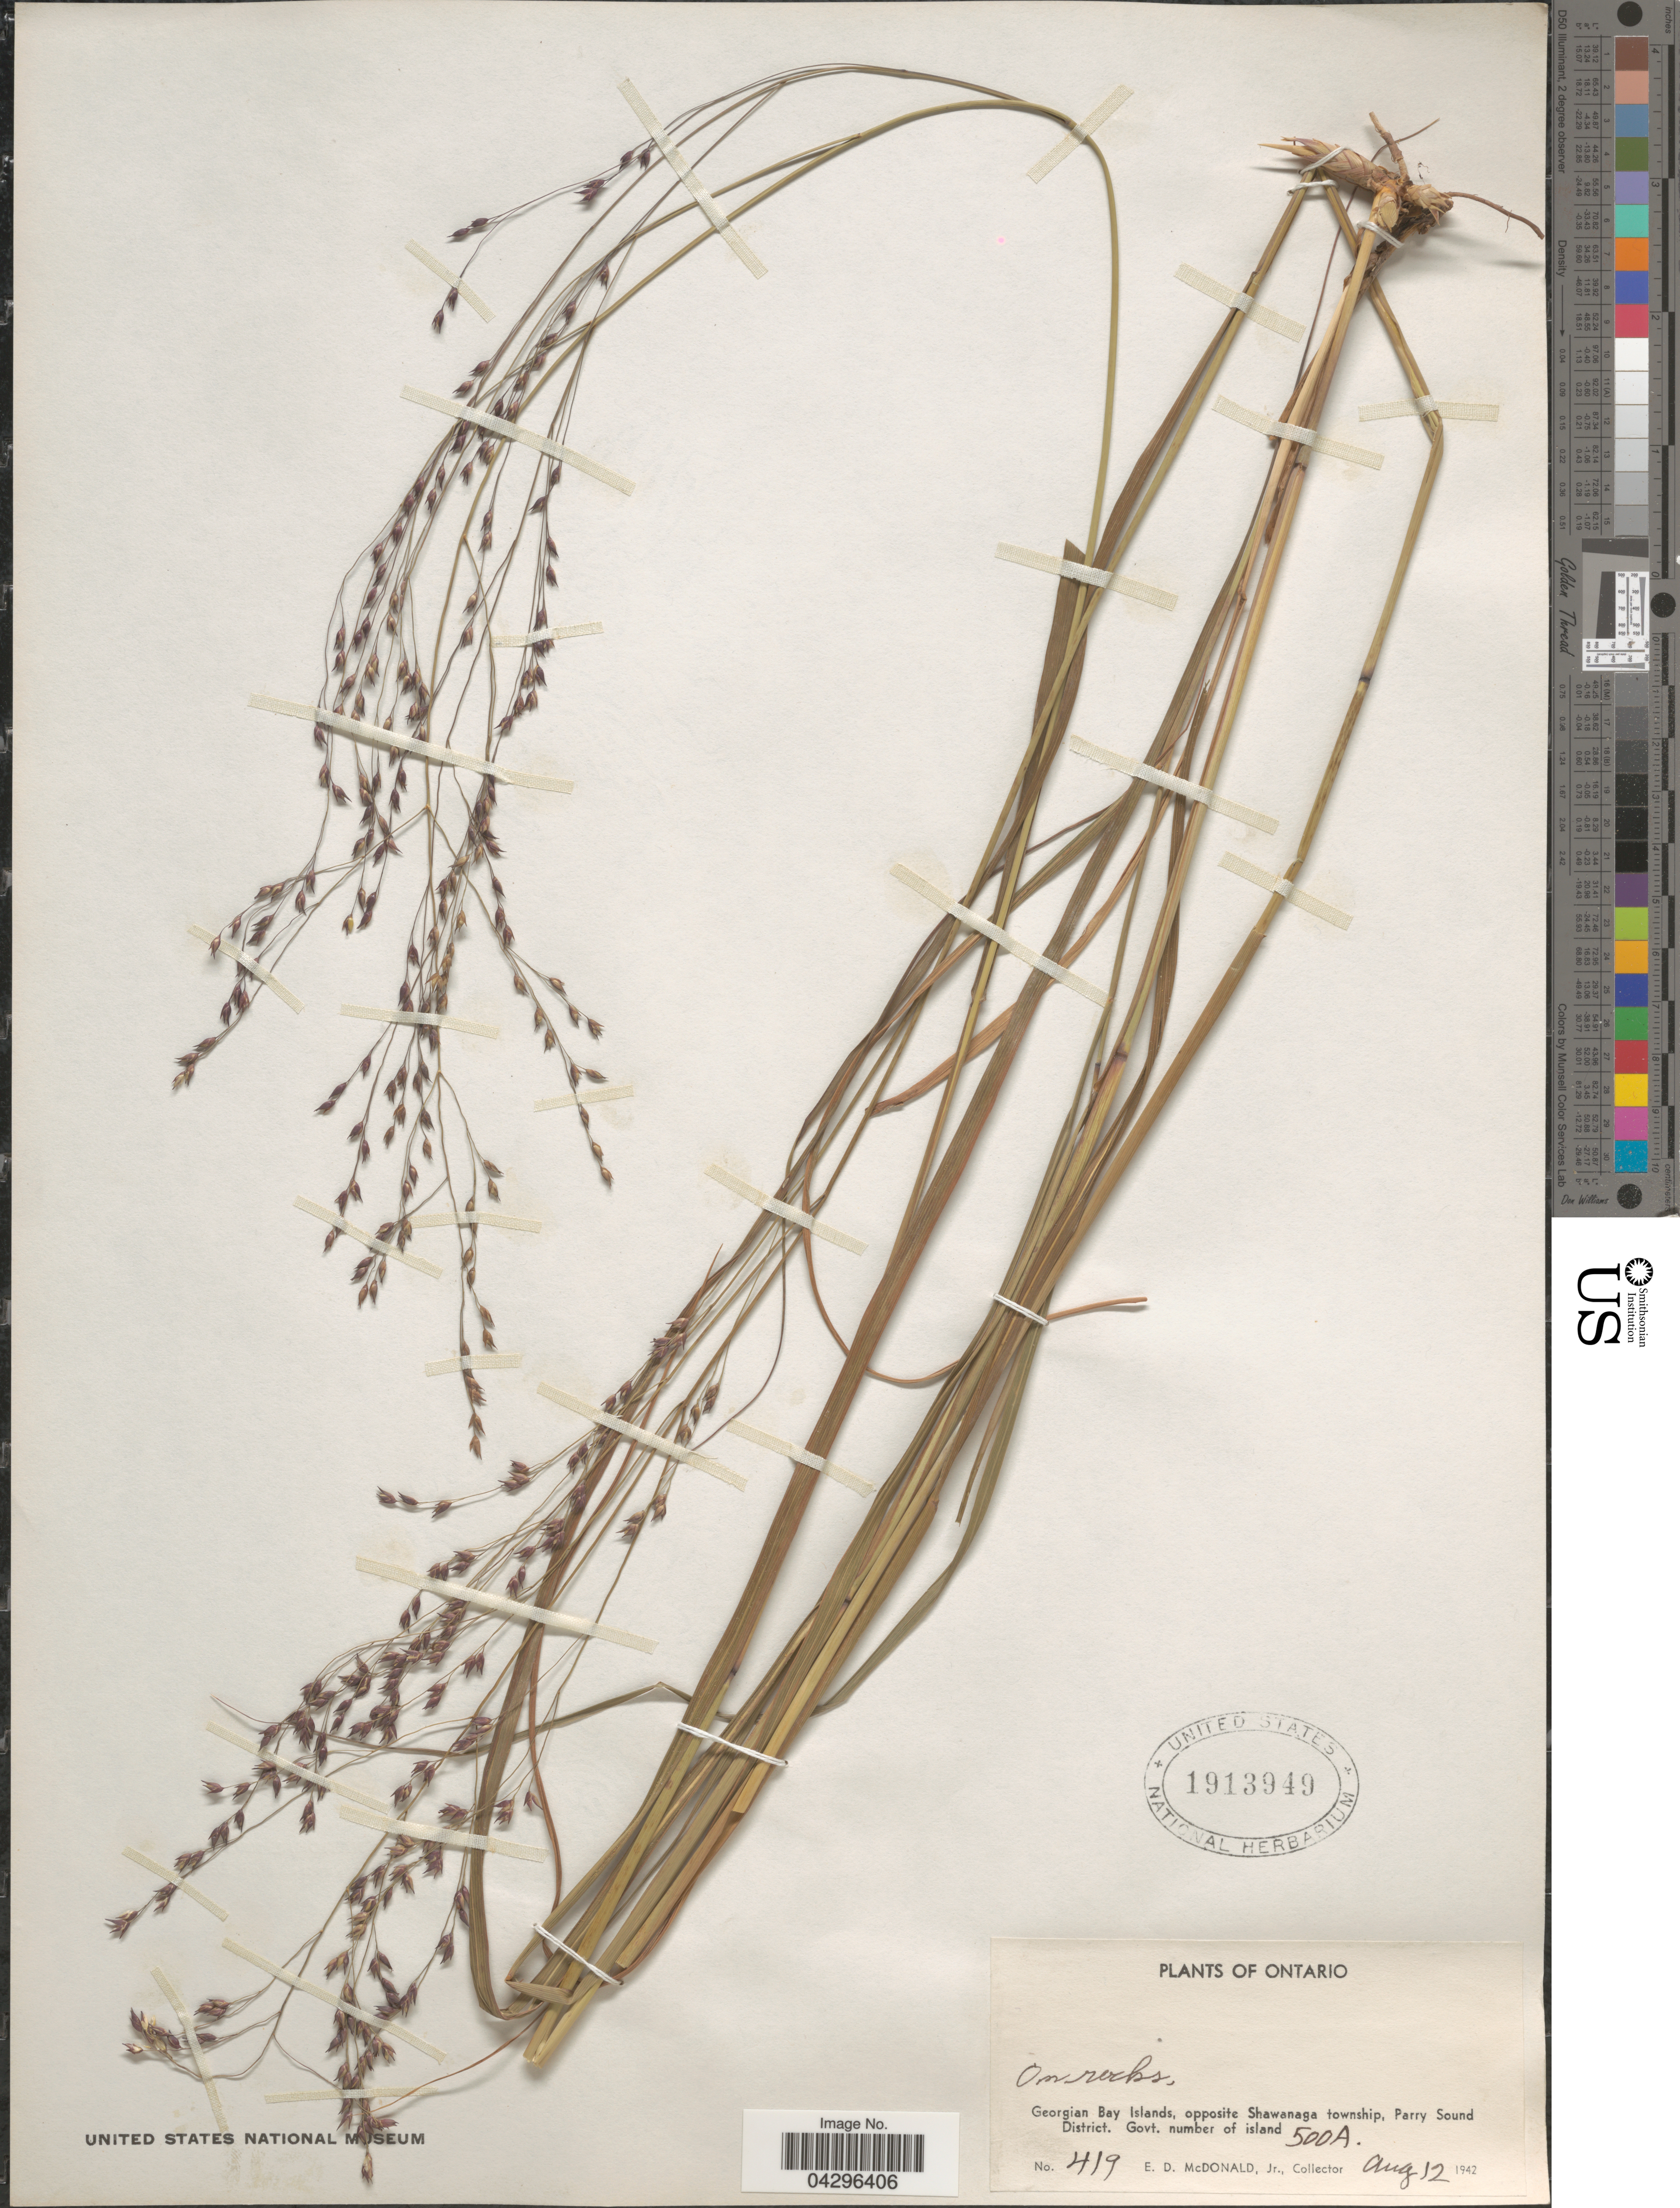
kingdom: Plantae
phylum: Tracheophyta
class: Liliopsida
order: Poales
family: Poaceae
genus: Panicum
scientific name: Panicum virgatum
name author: L.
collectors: E. D. McDonald Jr.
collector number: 419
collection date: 1942-08-12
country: Canada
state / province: Ontario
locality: Georgian Bay Islands, opposite Shawanaga township, Parry Sound District.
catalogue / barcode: US 1913949